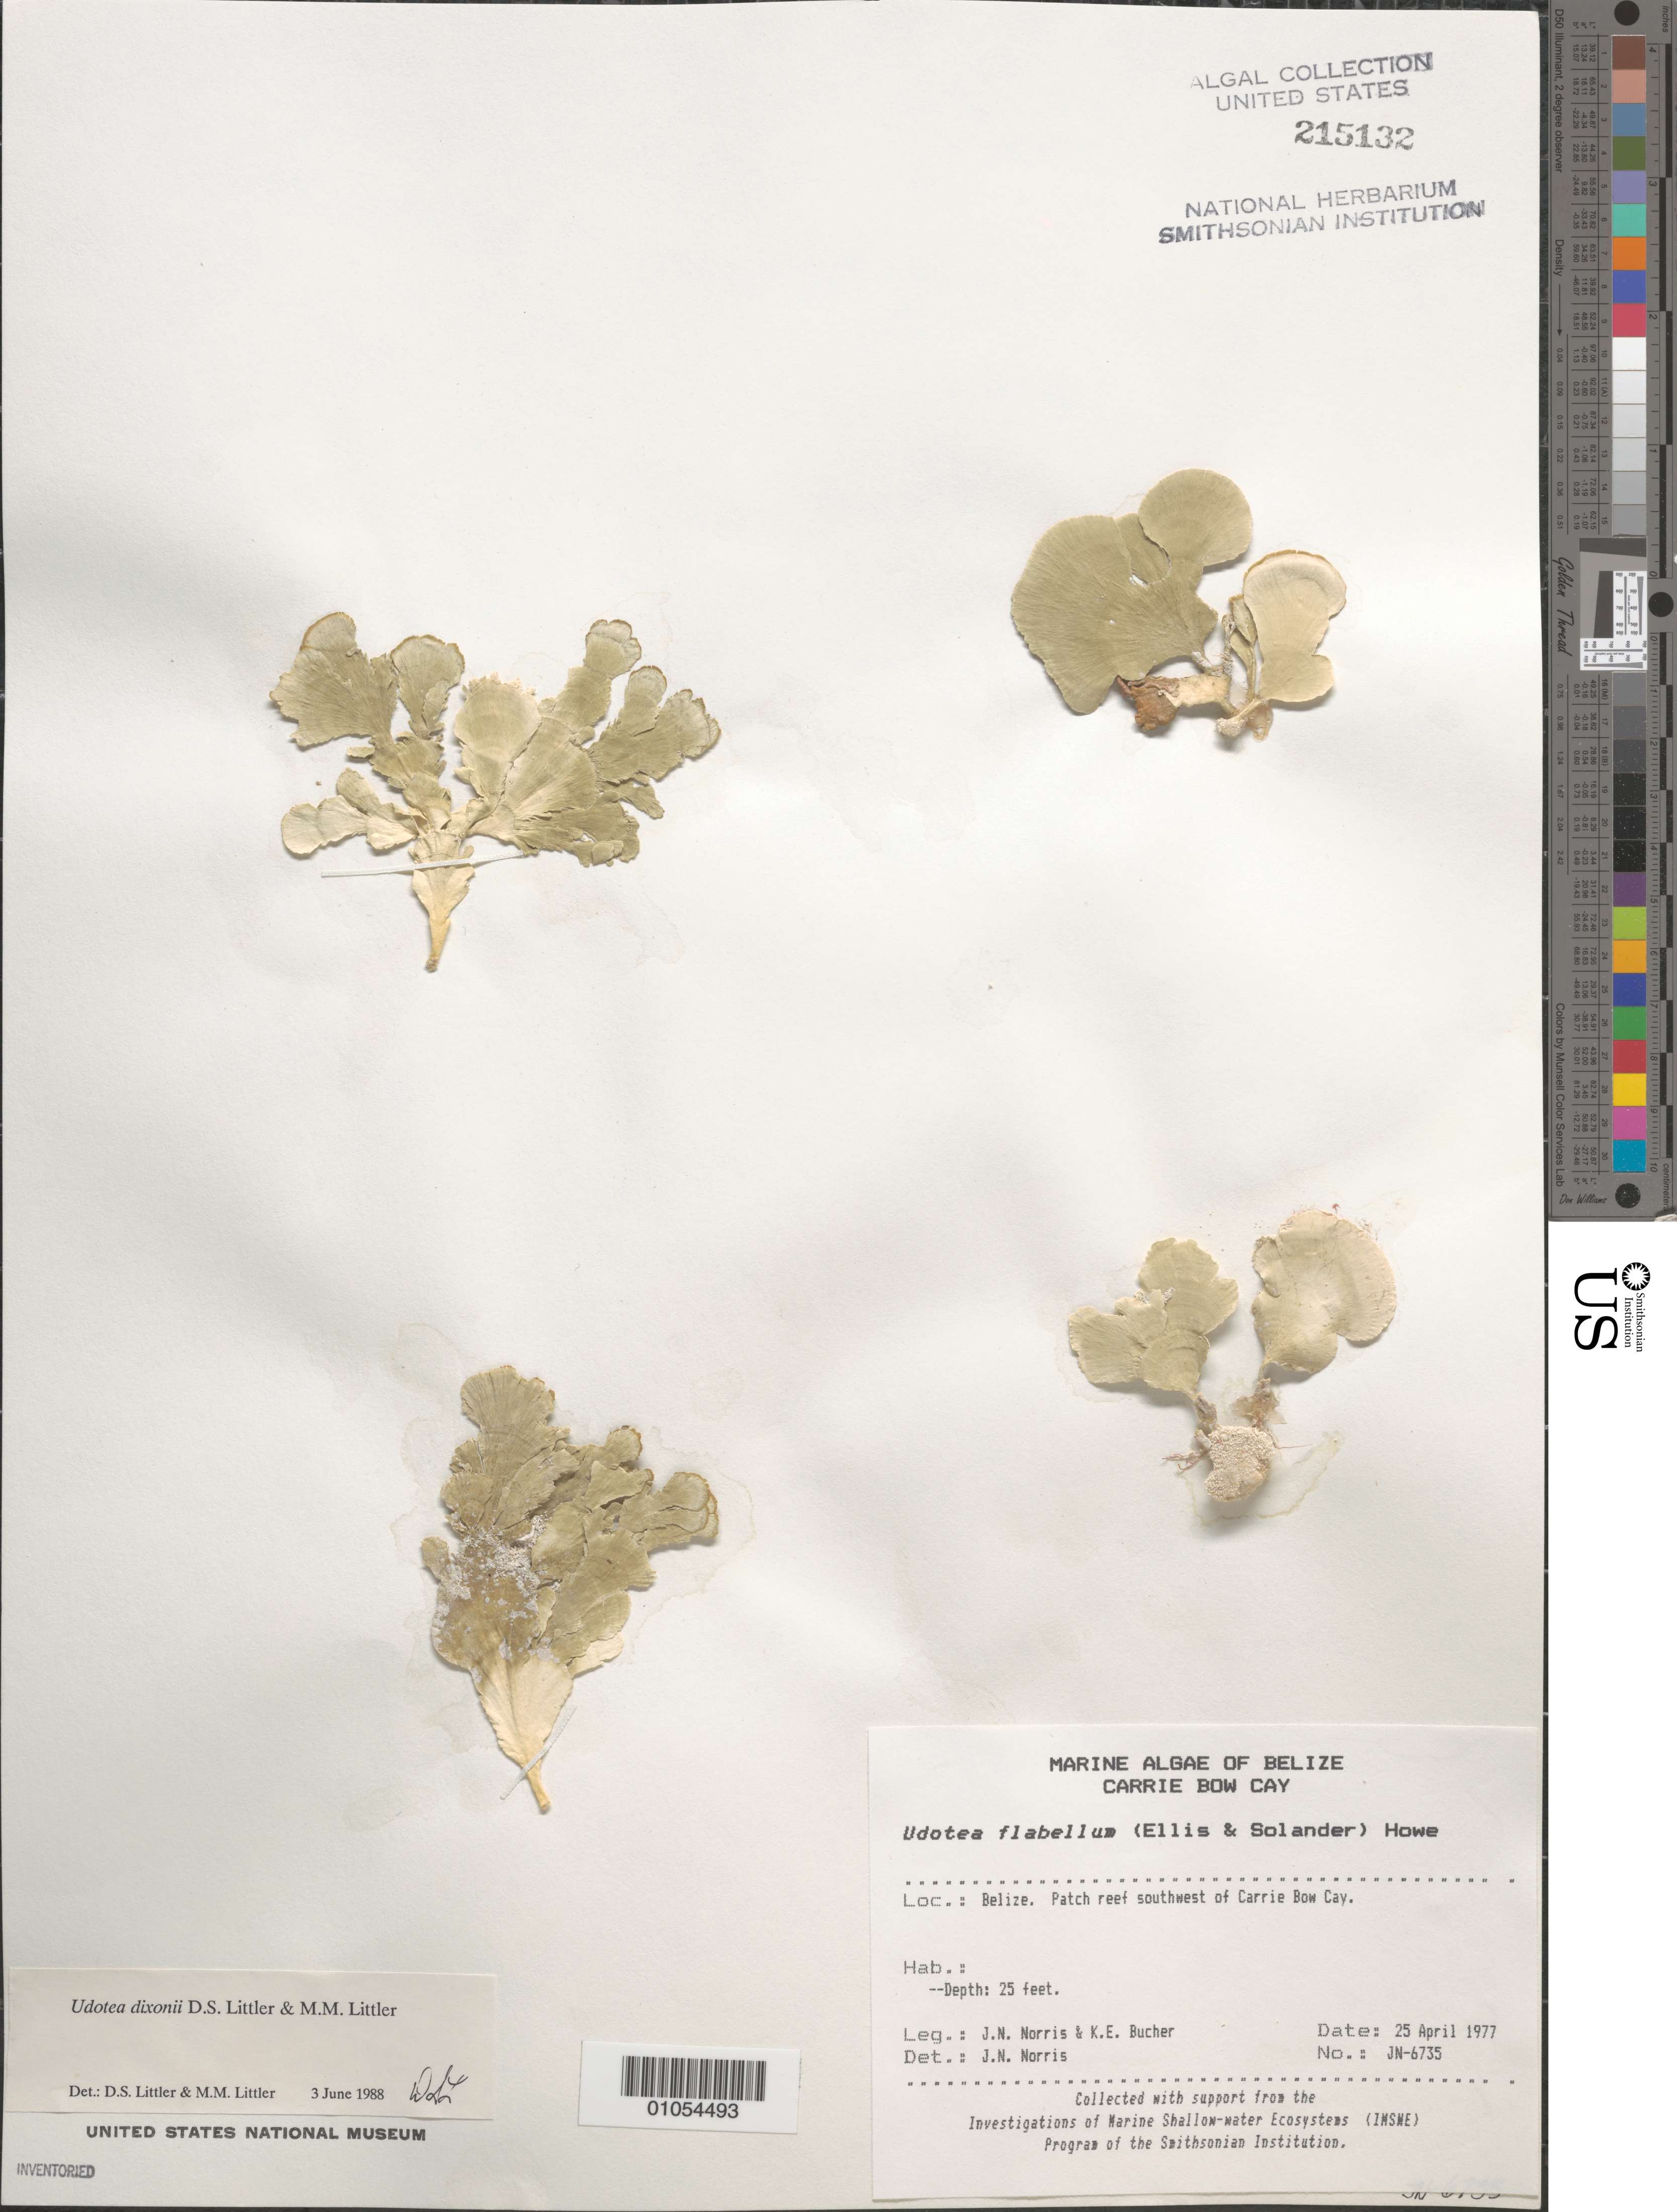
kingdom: Plantae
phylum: Chlorophyta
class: Ulvophyceae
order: Bryopsidales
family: Udoteaceae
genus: Udotea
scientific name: Udotea dixonii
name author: D.S. Littler & Littler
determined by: Littler, D. S.; Littler, M. M.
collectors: J. N. Norris & K. E. Bucher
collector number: JN-6735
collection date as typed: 25 Apr 1977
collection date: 1977-04-25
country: Belize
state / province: Stann Creek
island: Carrie Bow Cay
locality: Patch reef southwest of Carrie Bow Cay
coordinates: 16 48'N, 88 05'W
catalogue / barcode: US 215132